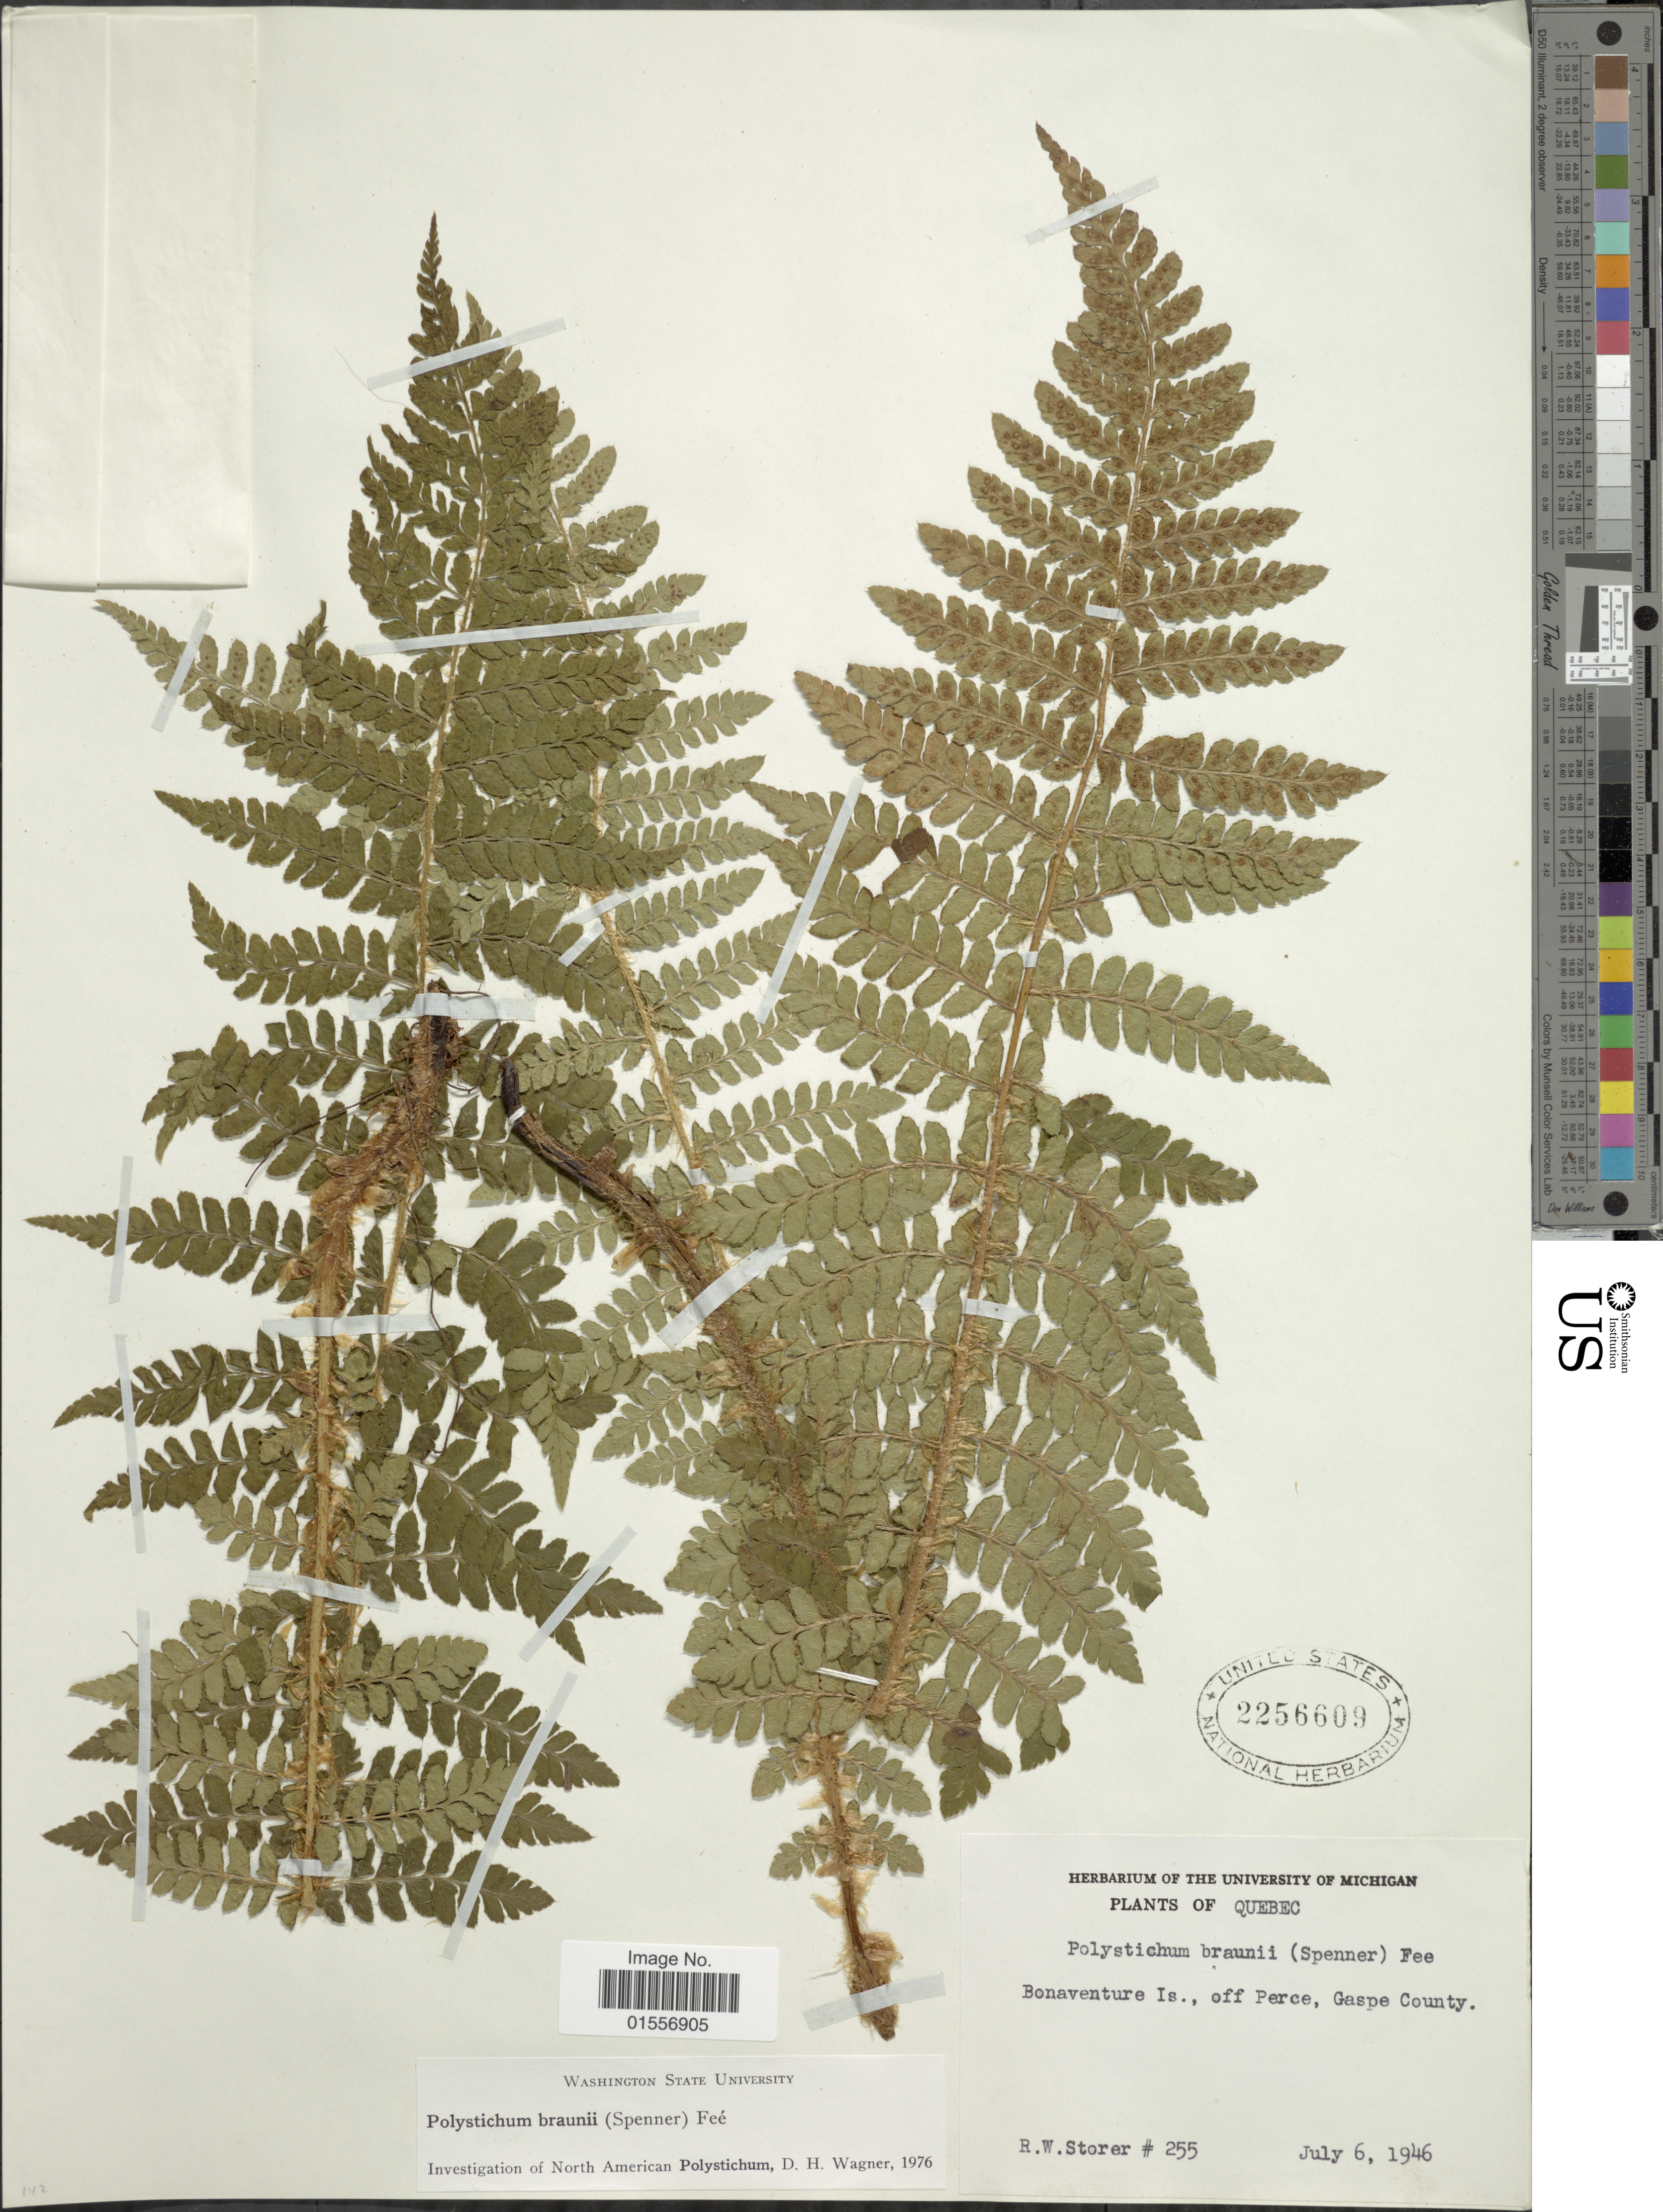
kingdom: Plantae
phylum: Tracheophyta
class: Polypodiopsida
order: Polypodiales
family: Dryopteridaceae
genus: Polystichum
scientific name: Polystichum braunii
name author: (Spenn.) Fée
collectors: R. Storer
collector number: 255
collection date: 1946-07-06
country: Canada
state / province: Quebec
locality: Bonaventure Is., off Perce, Gaspe County.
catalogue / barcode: US 2256609